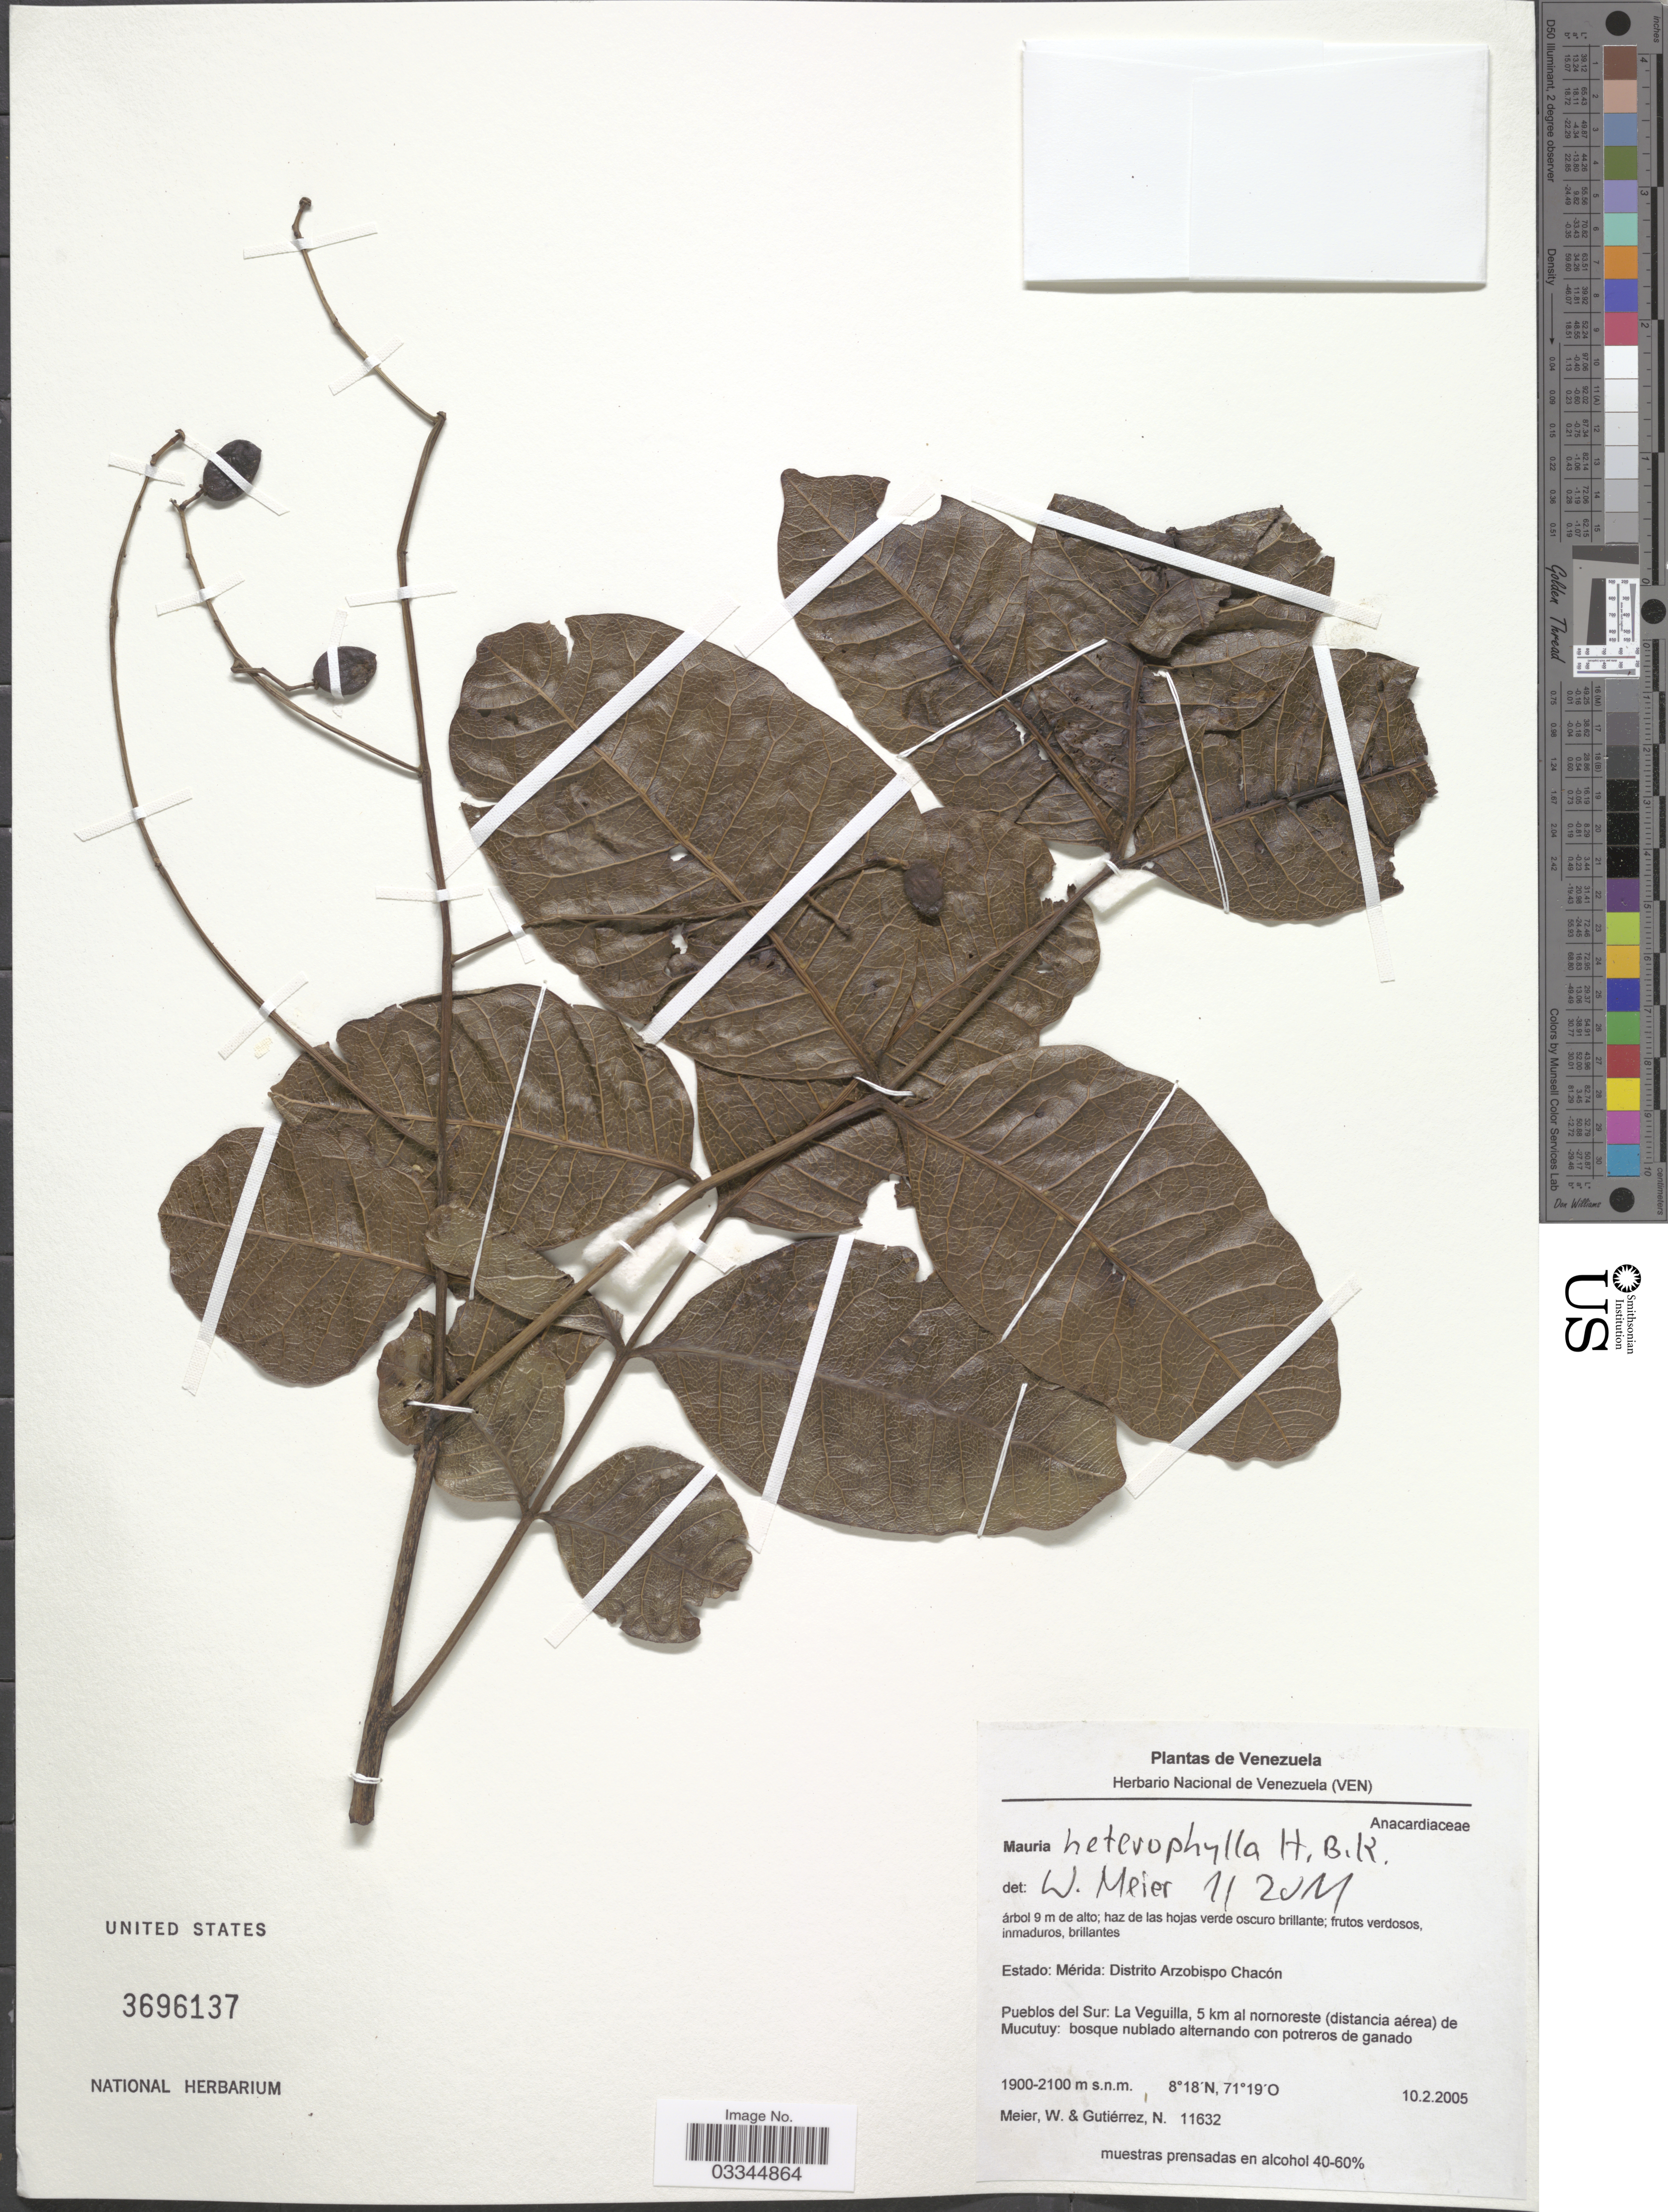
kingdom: Plantae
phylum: Tracheophyta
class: Magnoliopsida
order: Sapindales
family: Anacardiaceae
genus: Mauria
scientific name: Mauria heterophylla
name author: Kunth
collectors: W. Meier & N. Gutierrez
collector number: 11632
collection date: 2005-02-10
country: Venezuela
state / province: Mérida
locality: Distrito Arzobispo Chacón. Pueblos del Sur: La Veguilla, 5 km al nornoreste (distancia aérea) de Mucutuy.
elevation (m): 1900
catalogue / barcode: US 3696137